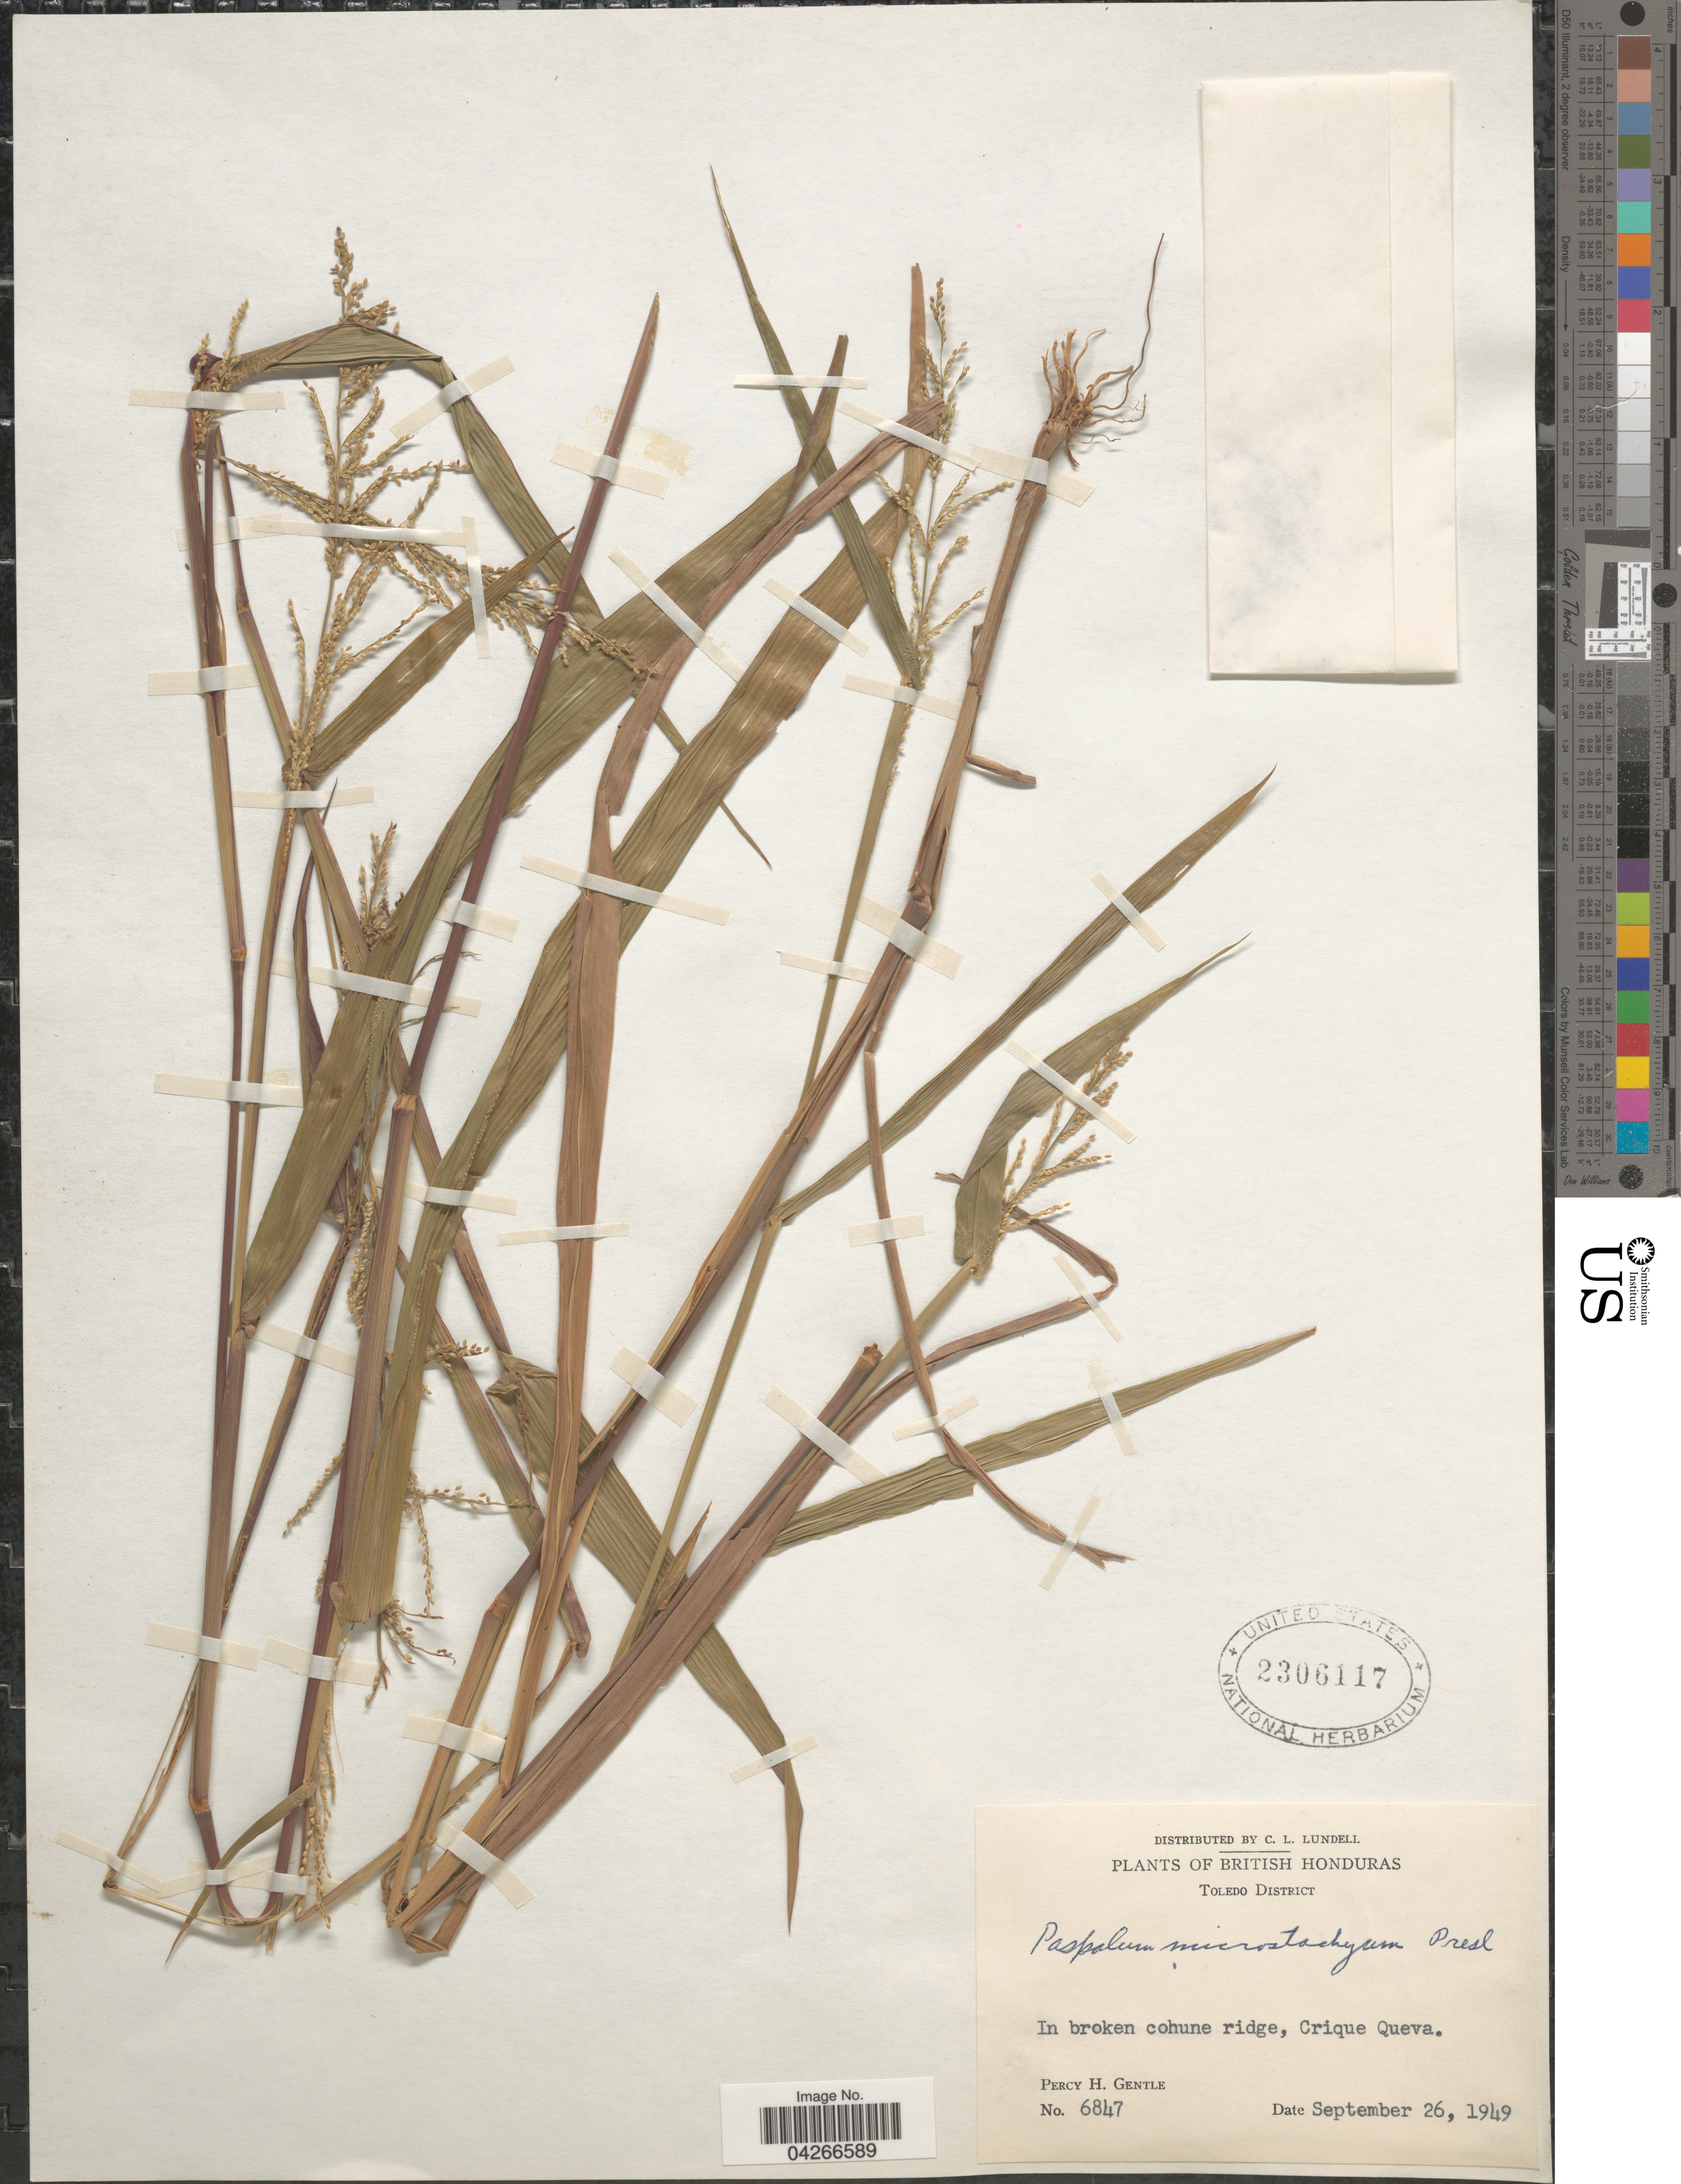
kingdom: Plantae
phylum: Tracheophyta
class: Liliopsida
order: Poales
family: Poaceae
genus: Paspalum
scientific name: Paspalum microstachyum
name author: J. Presl in C. Presl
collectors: P. H. Gentle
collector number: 6847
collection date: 1949-09-26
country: Belize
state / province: Toledo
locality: British Honduras. Toledo District. In broken cohune ridge, Crique Queva.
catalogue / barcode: US 2306117